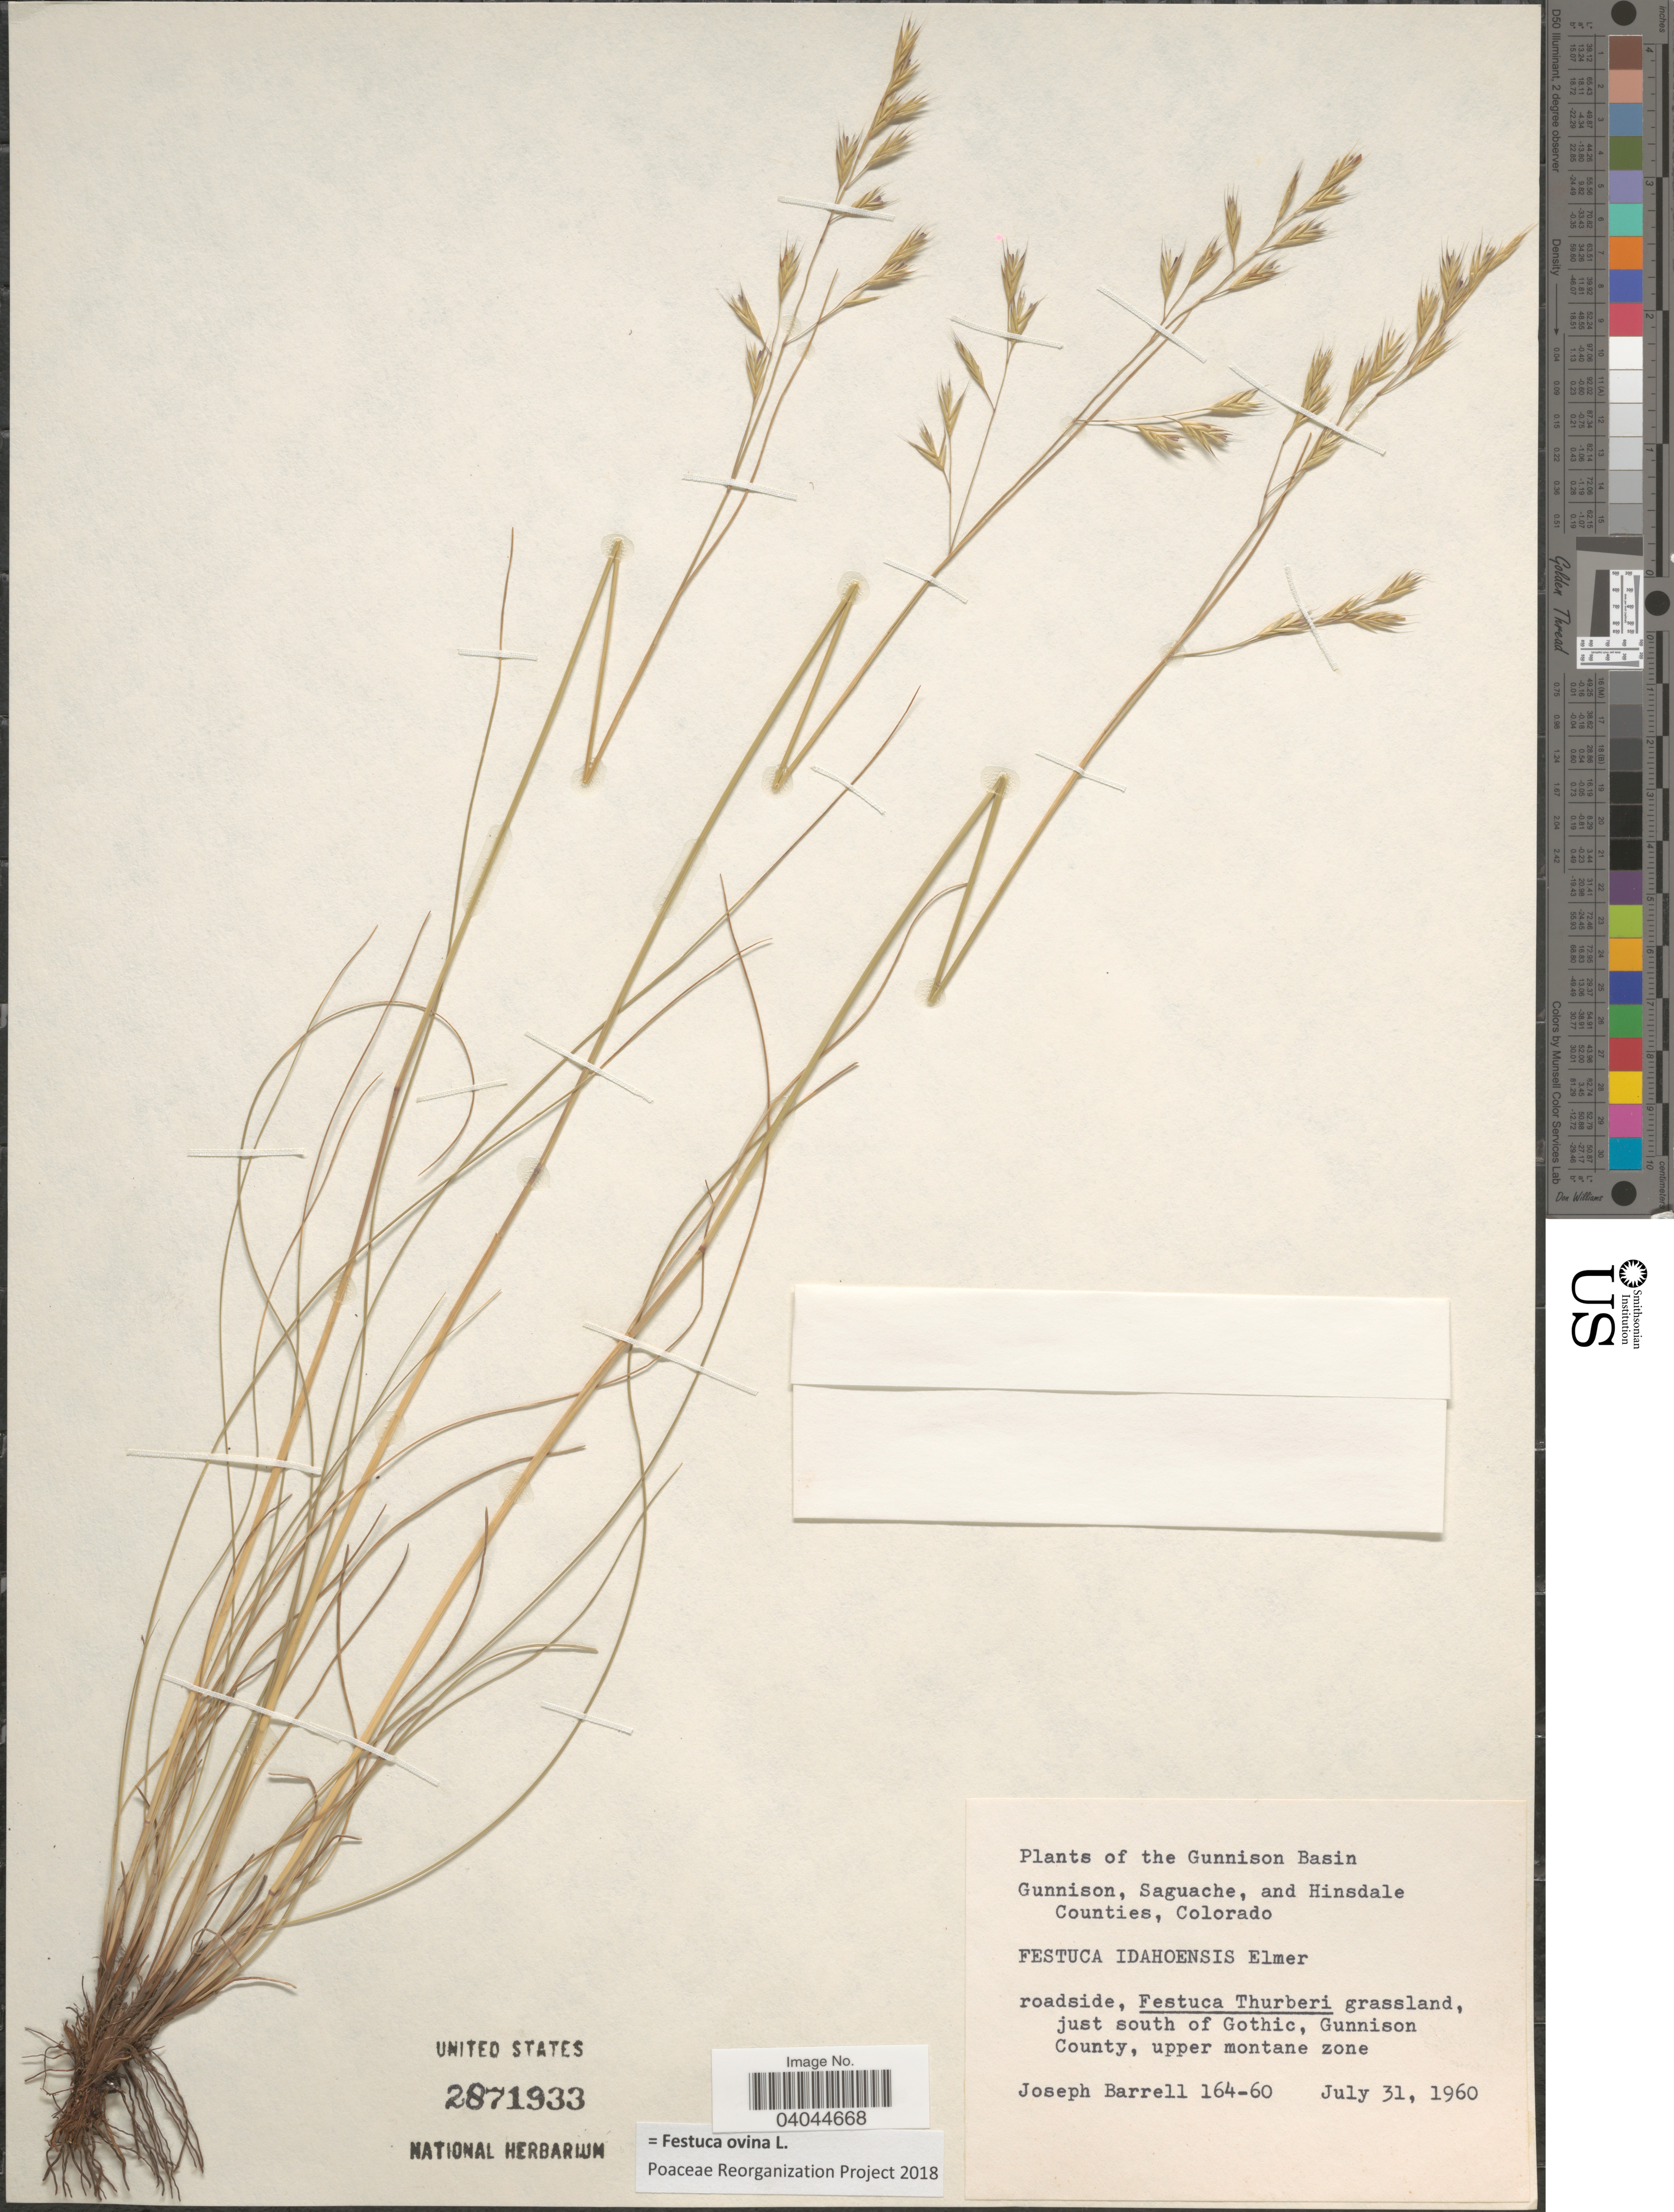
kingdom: Plantae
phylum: Tracheophyta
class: Liliopsida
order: Poales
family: Poaceae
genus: Festuca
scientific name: Festuca ovina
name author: L.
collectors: J. Barrell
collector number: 164-60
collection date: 1960-07-31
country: United States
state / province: Colorado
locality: The Gunnison Basin. Roadside, just south of Gothic, Gunnison County, upper montane zone.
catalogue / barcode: US 2871933